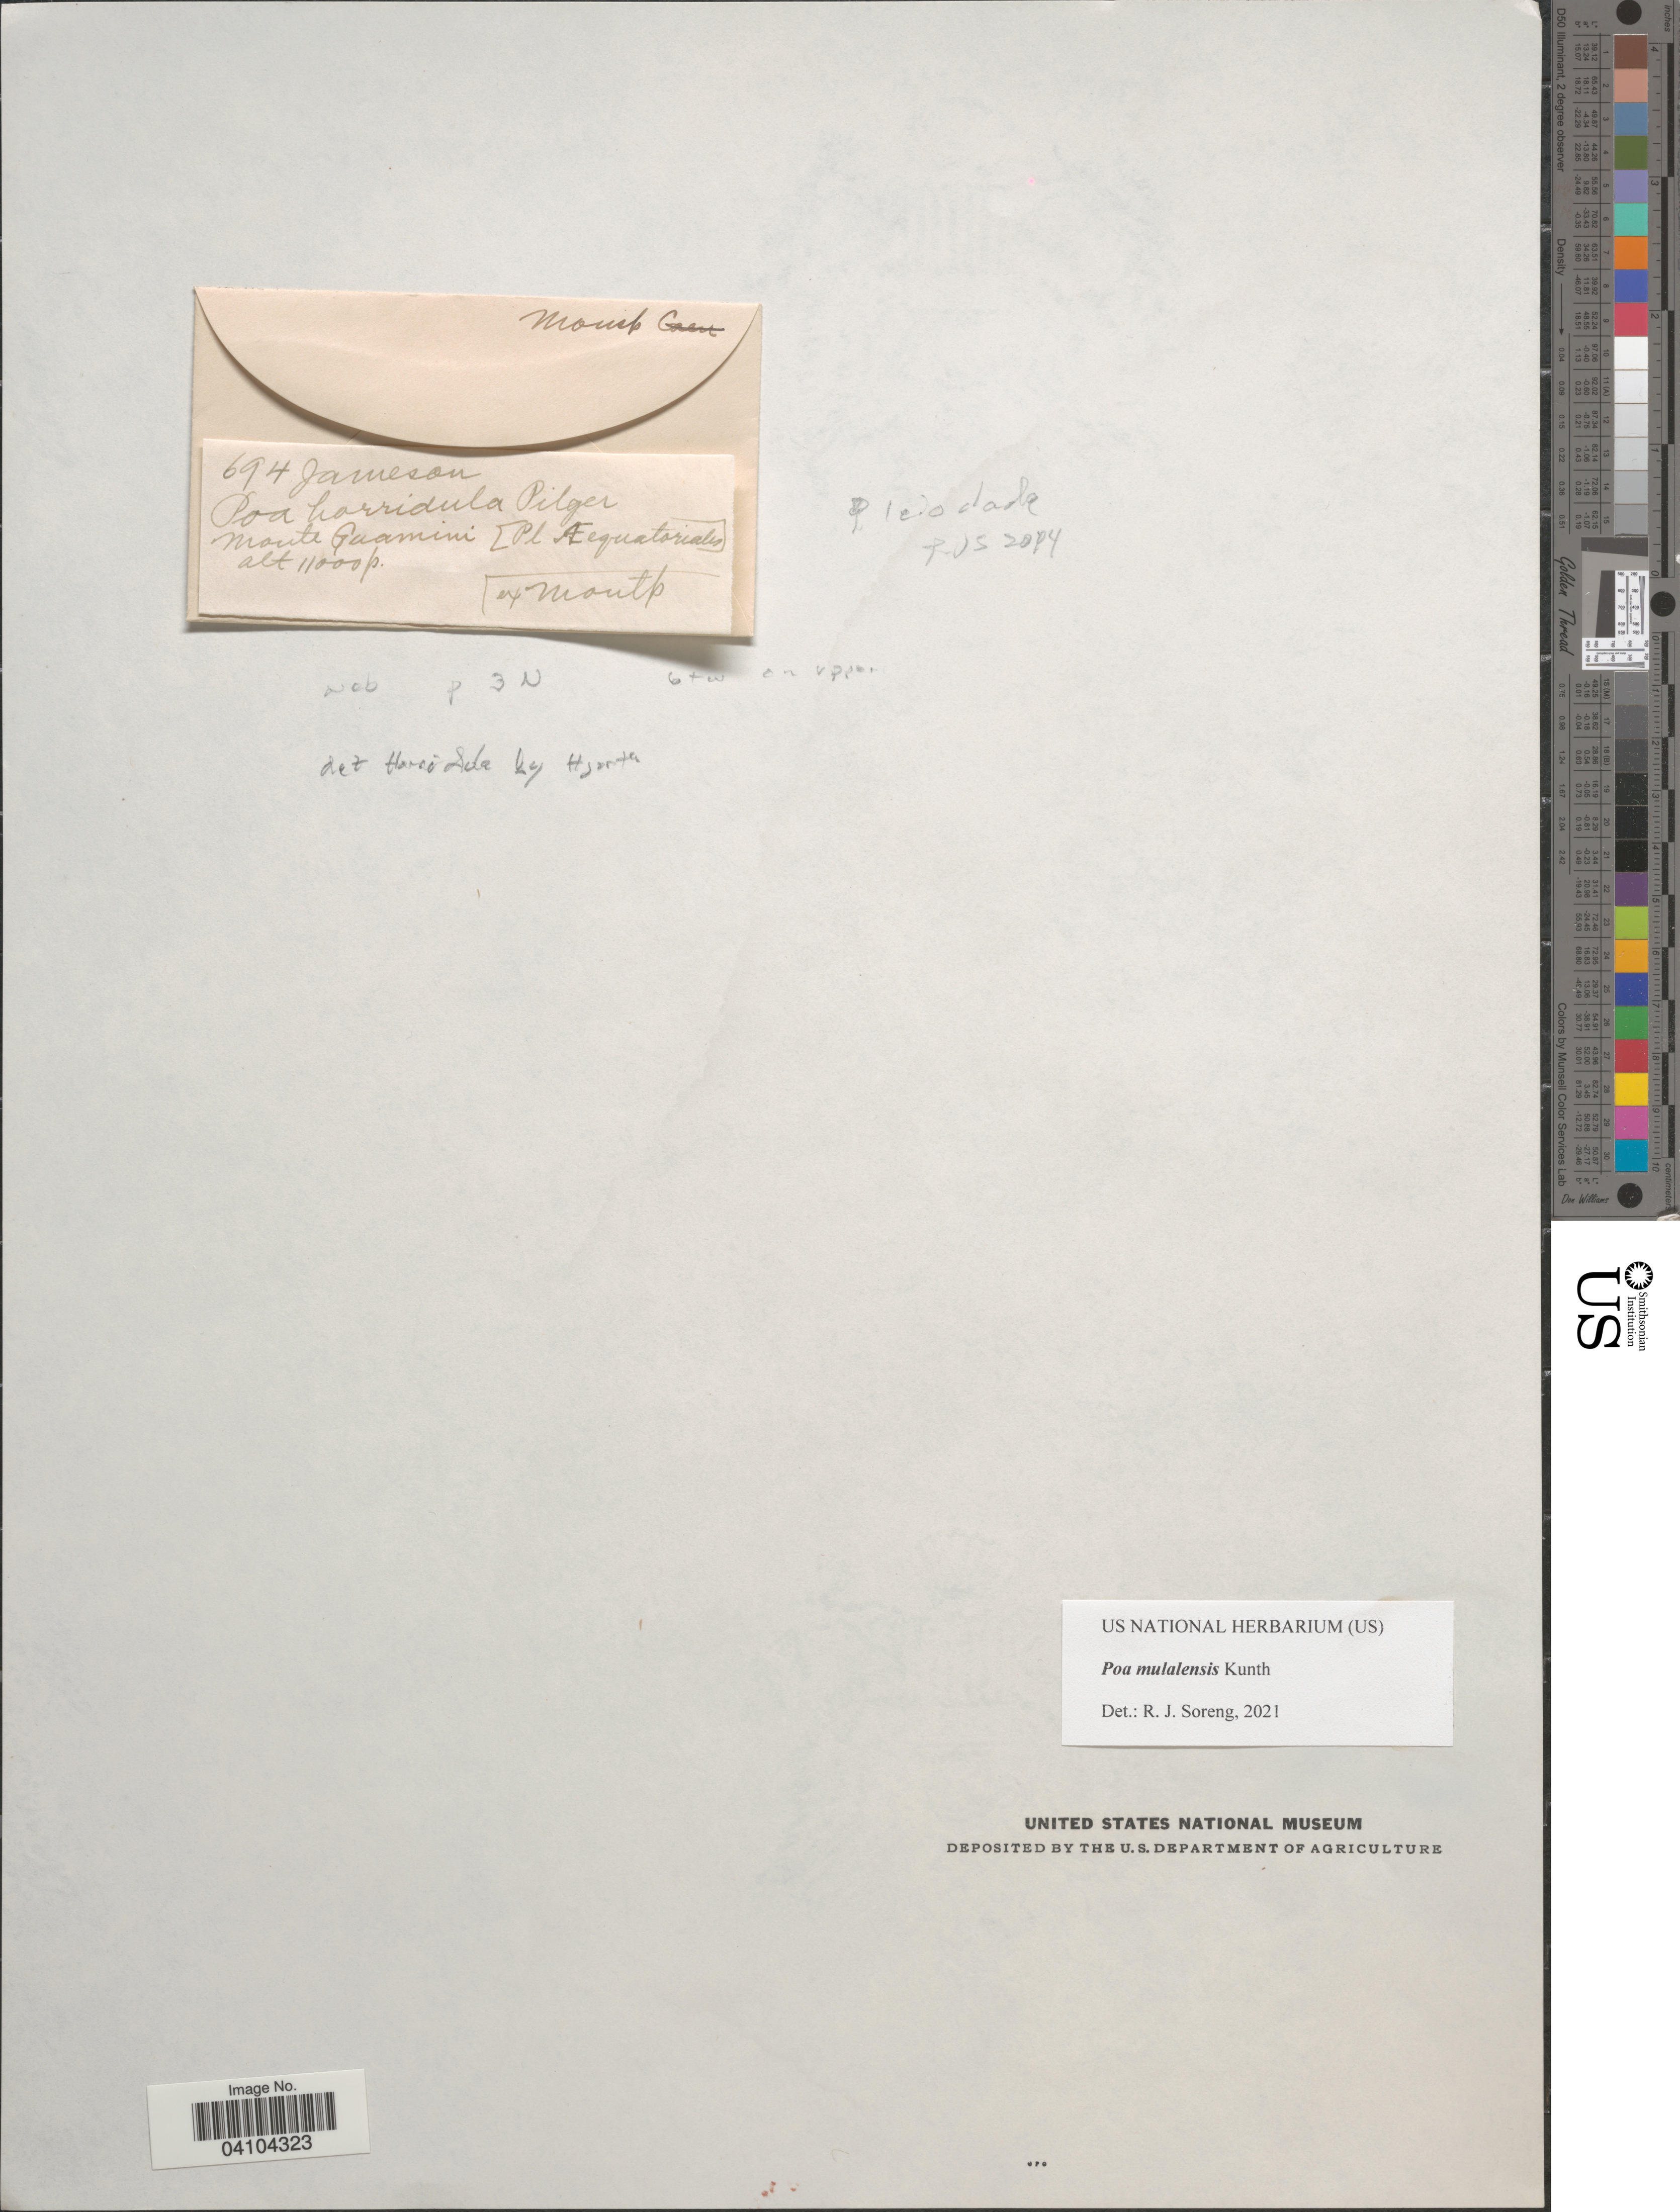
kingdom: Plantae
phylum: Tracheophyta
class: Liliopsida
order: Poales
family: Poaceae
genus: Poa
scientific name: Poa mulalensis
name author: Kunth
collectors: -- Jameson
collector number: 694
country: Argentina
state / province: Buenos Aires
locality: Monte Guamini.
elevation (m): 3353